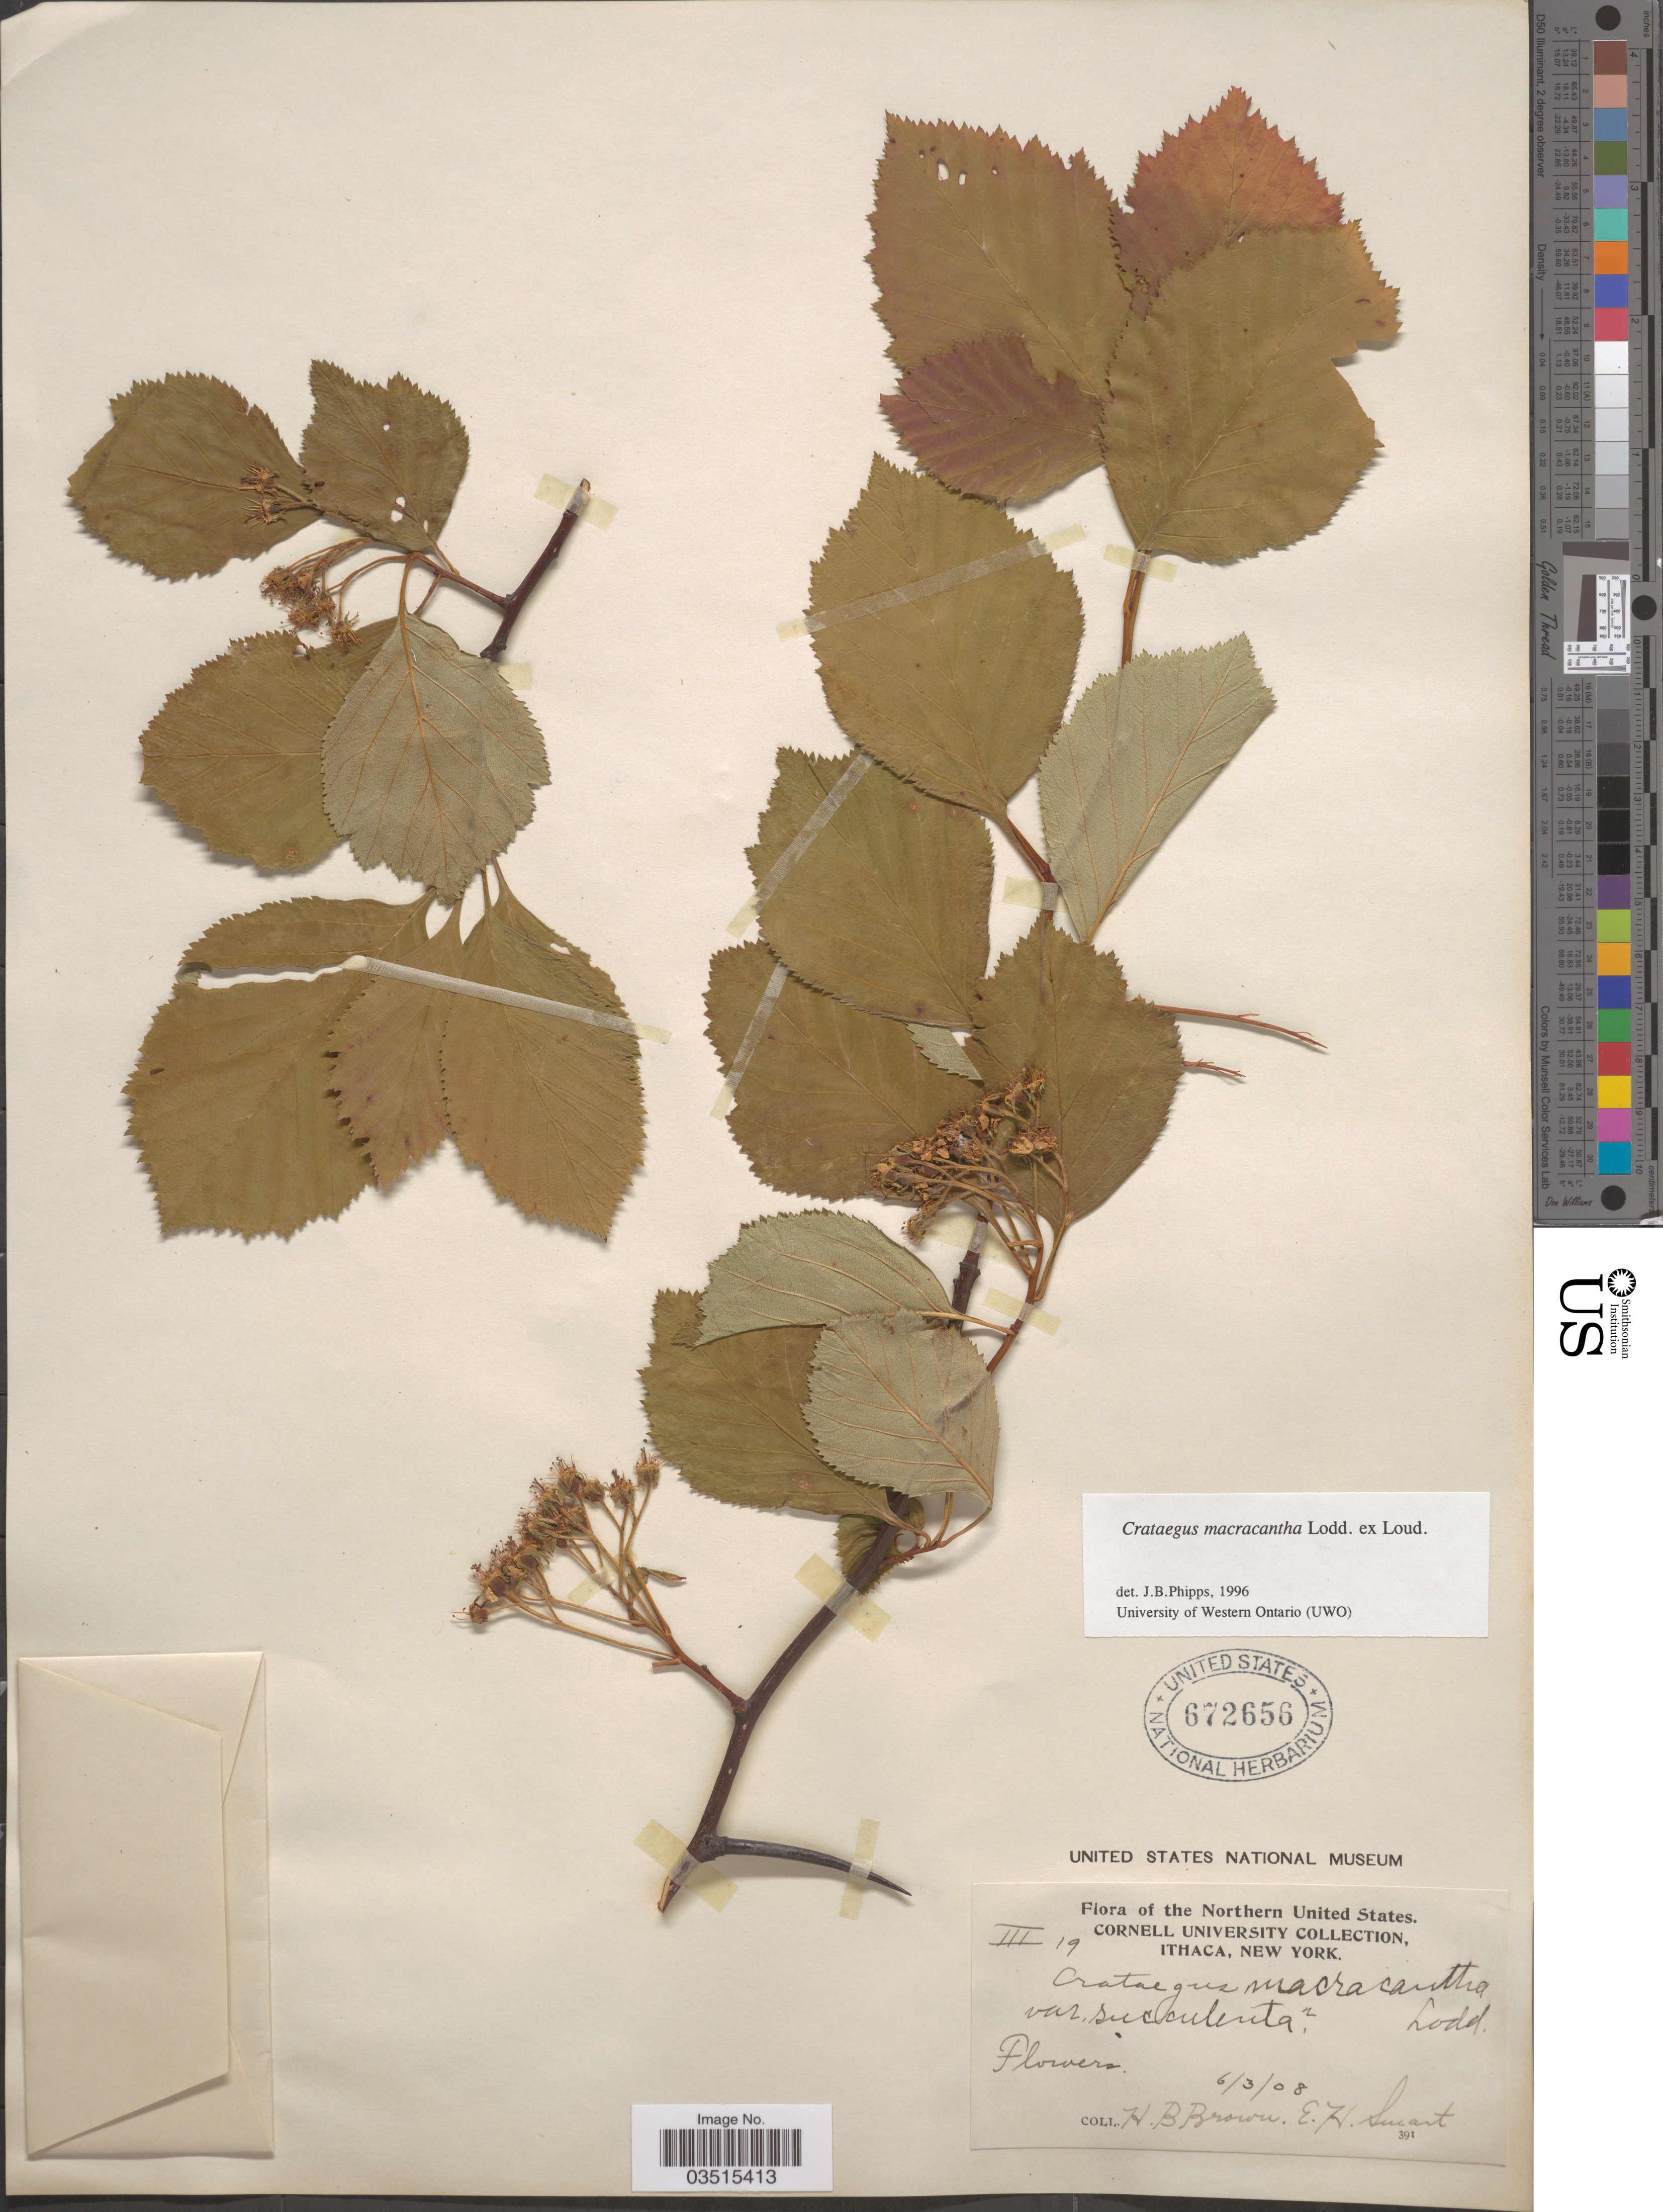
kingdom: Plantae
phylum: Tracheophyta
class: Magnoliopsida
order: Rosales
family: Rosaceae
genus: Crataegus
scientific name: Crataegus macracantha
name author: (Lindl.) Lodd. ex Loudon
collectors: H. B. Brown & E. Smart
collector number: III19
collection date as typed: Transcribed d/m/y: 3/6/8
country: United States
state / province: New York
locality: The Northern United States.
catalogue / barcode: US 672656